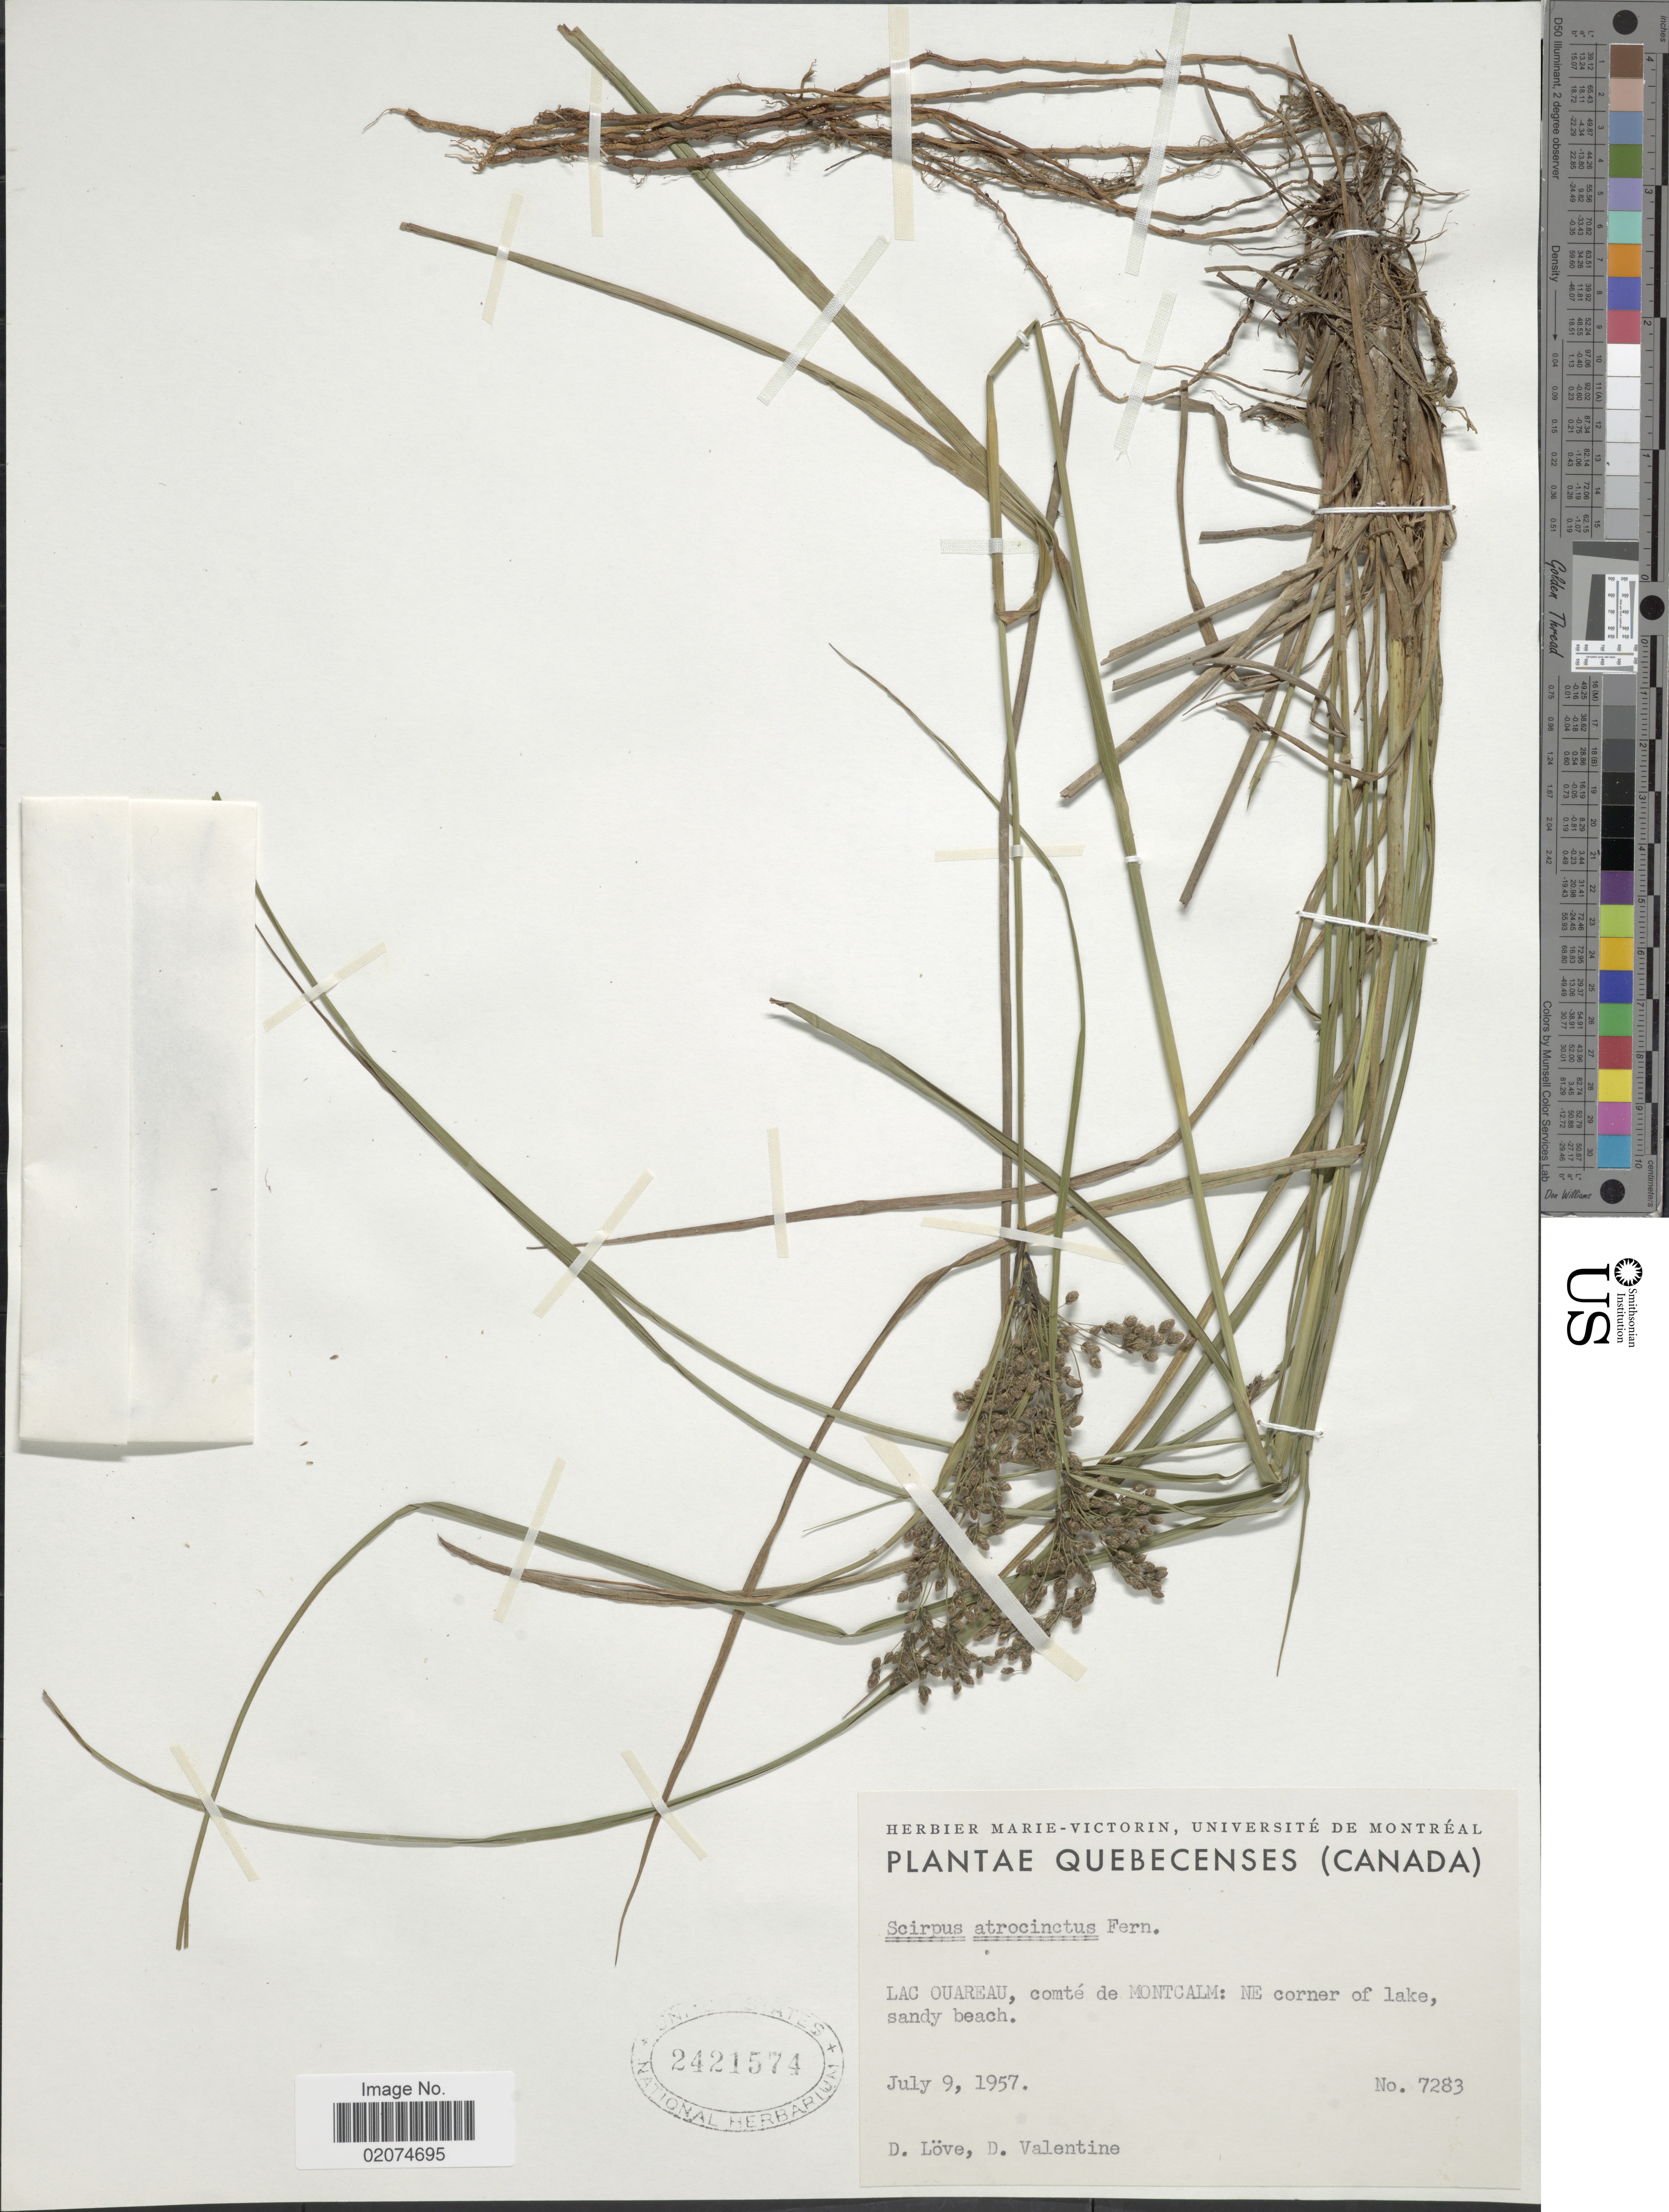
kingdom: Plantae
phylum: Tracheophyta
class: Liliopsida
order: Poales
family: Cyperaceae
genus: Scirpus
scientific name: Scirpus atrocinctus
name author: Fernald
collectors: D. Löve & D. Valentine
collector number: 7283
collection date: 1957-07-09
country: Canada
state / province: Quebec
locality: Lac Ouareau, comte de Montcalm: NE corner of lake sandy beach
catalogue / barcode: US 2421574